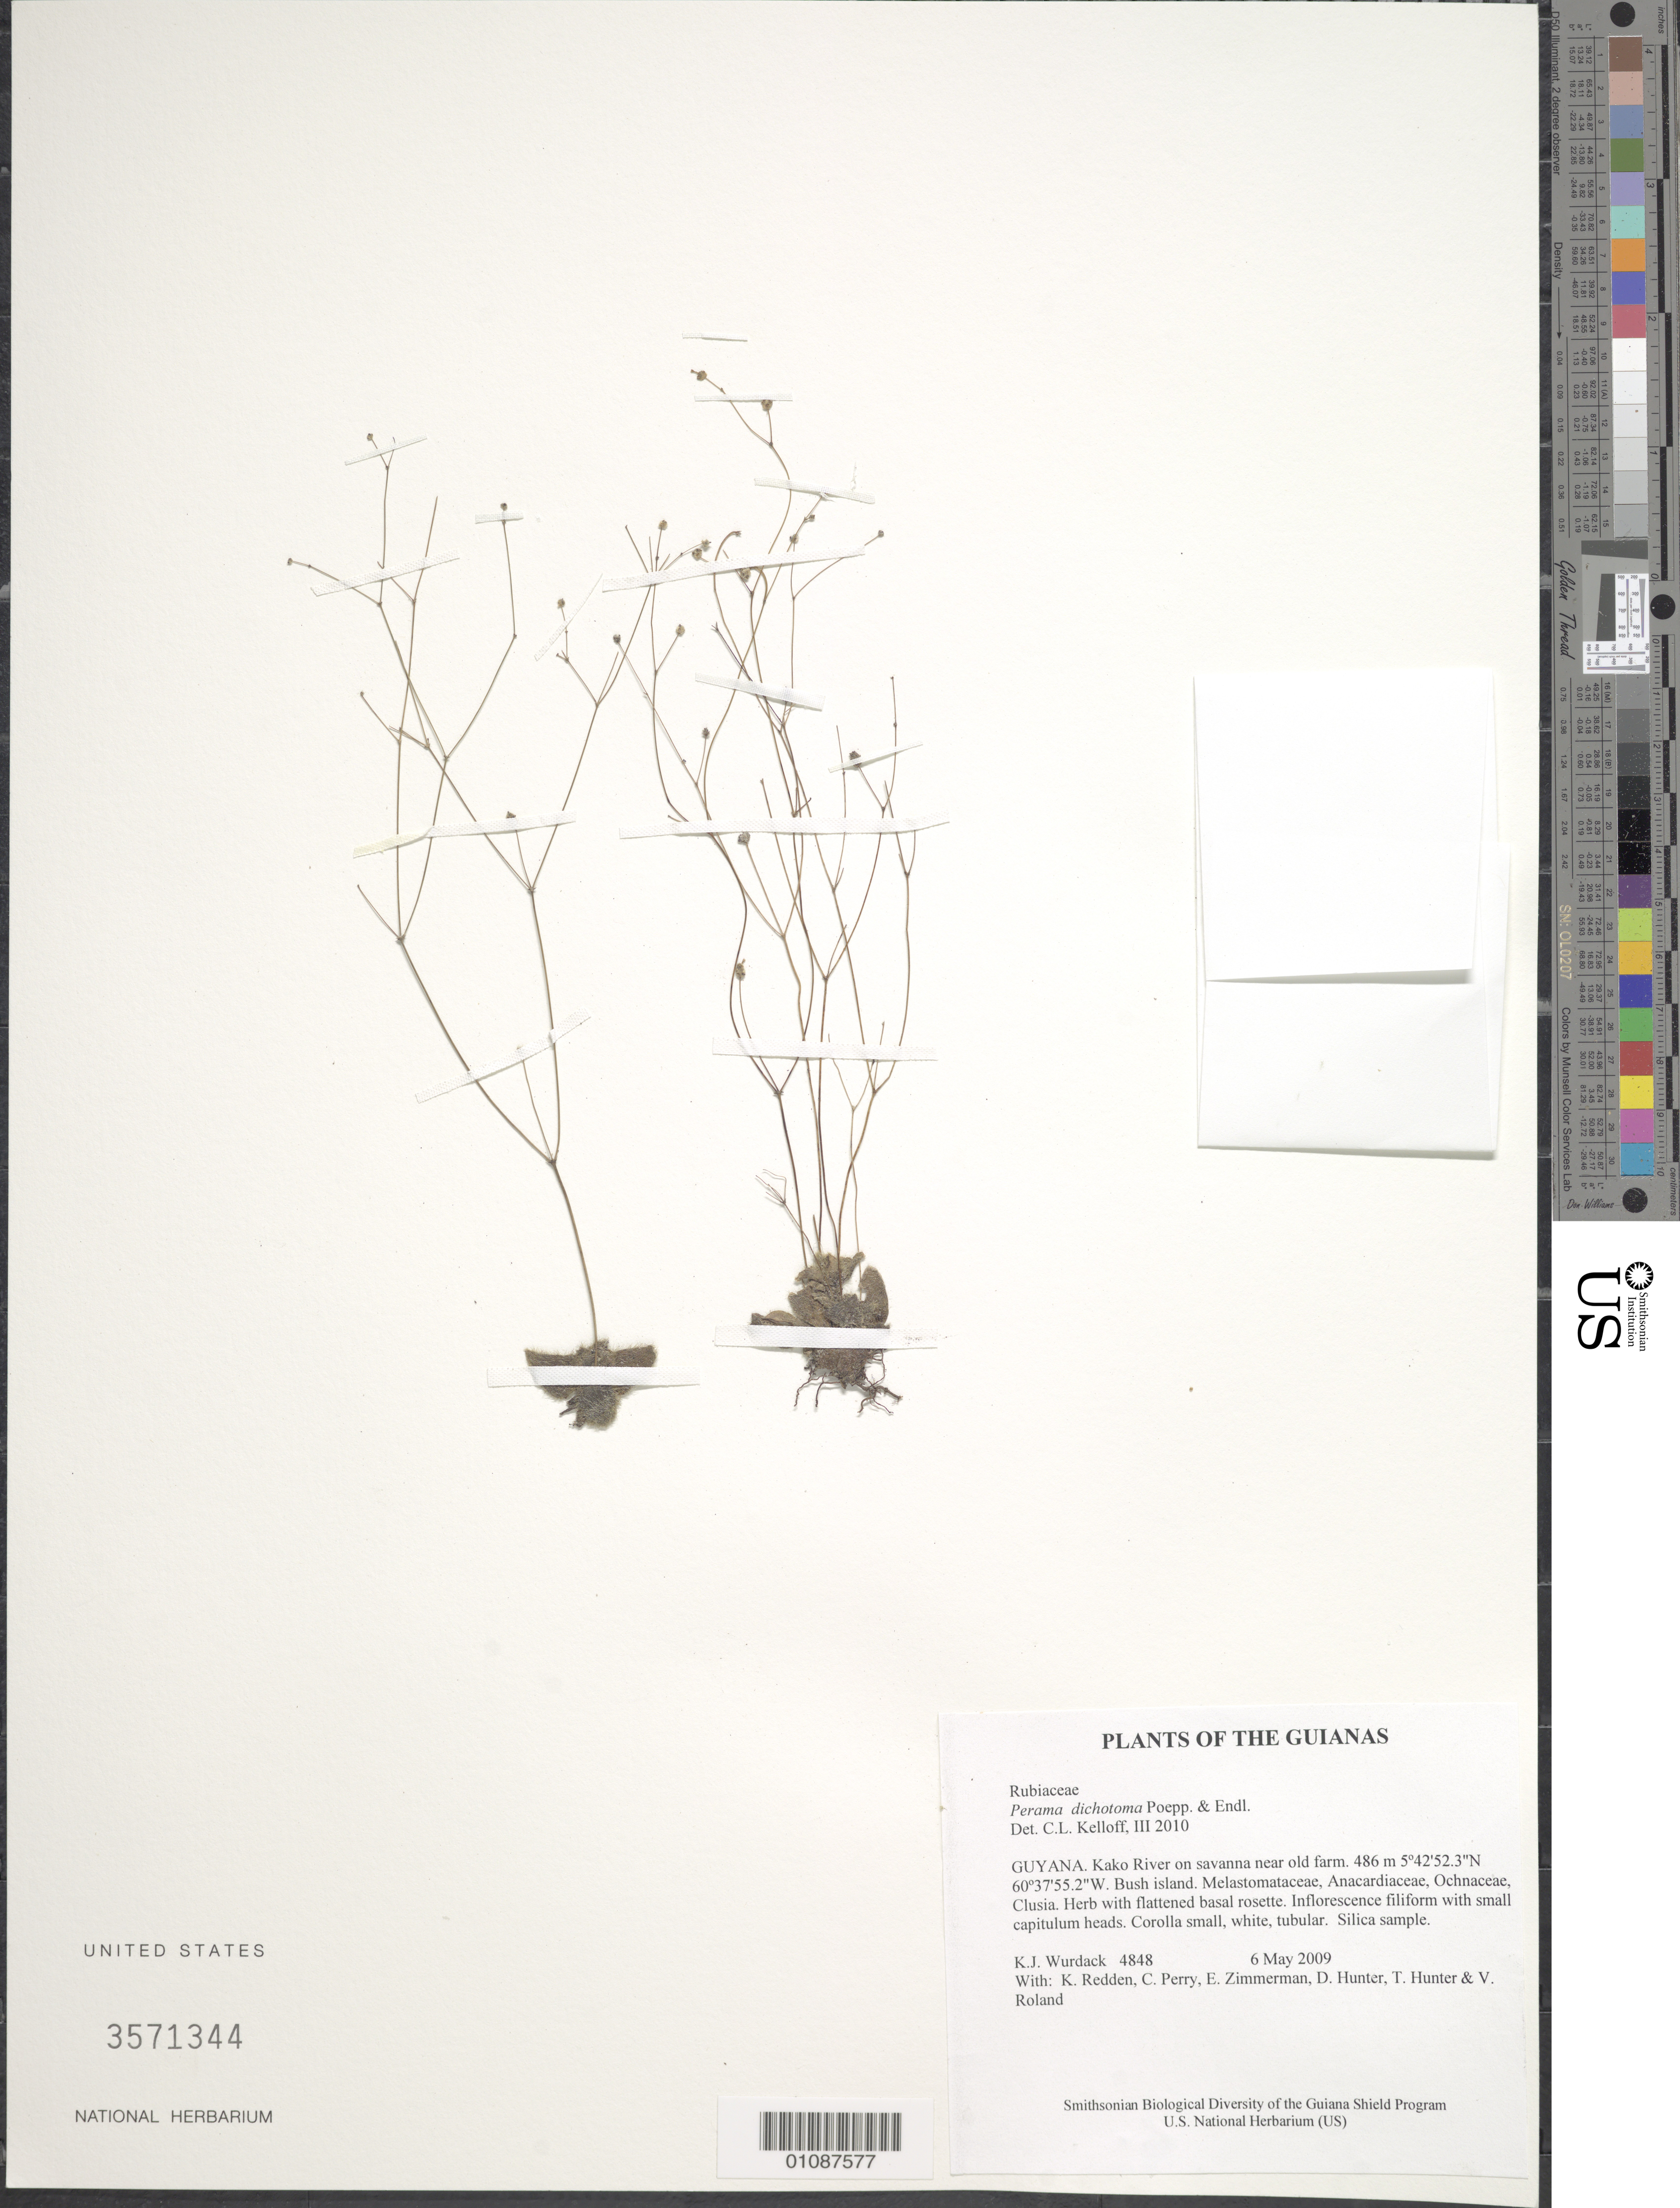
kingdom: Plantae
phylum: Tracheophyta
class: Magnoliopsida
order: Gentianales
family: Rubiaceae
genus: Perama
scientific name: Perama dichotoma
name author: Poepp.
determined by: Kelloff, Carol L., (US), Smithsonian Institution - National Museum of Natural History (UNITED STATES)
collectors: K. Wurdack, K. M. Redden, C. Perry, E. Zimmerman, D. Hunter, T. Hunter & V. Roland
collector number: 4848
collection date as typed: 6 May 2009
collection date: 2009-05-06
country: Guyana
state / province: Cuyuni-Mazaruni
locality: Kako River on savanna near old farm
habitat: Bush island. Melastomataceae, Anacardiaceae, Ochnaceae, Clusia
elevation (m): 486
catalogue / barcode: US 3571344